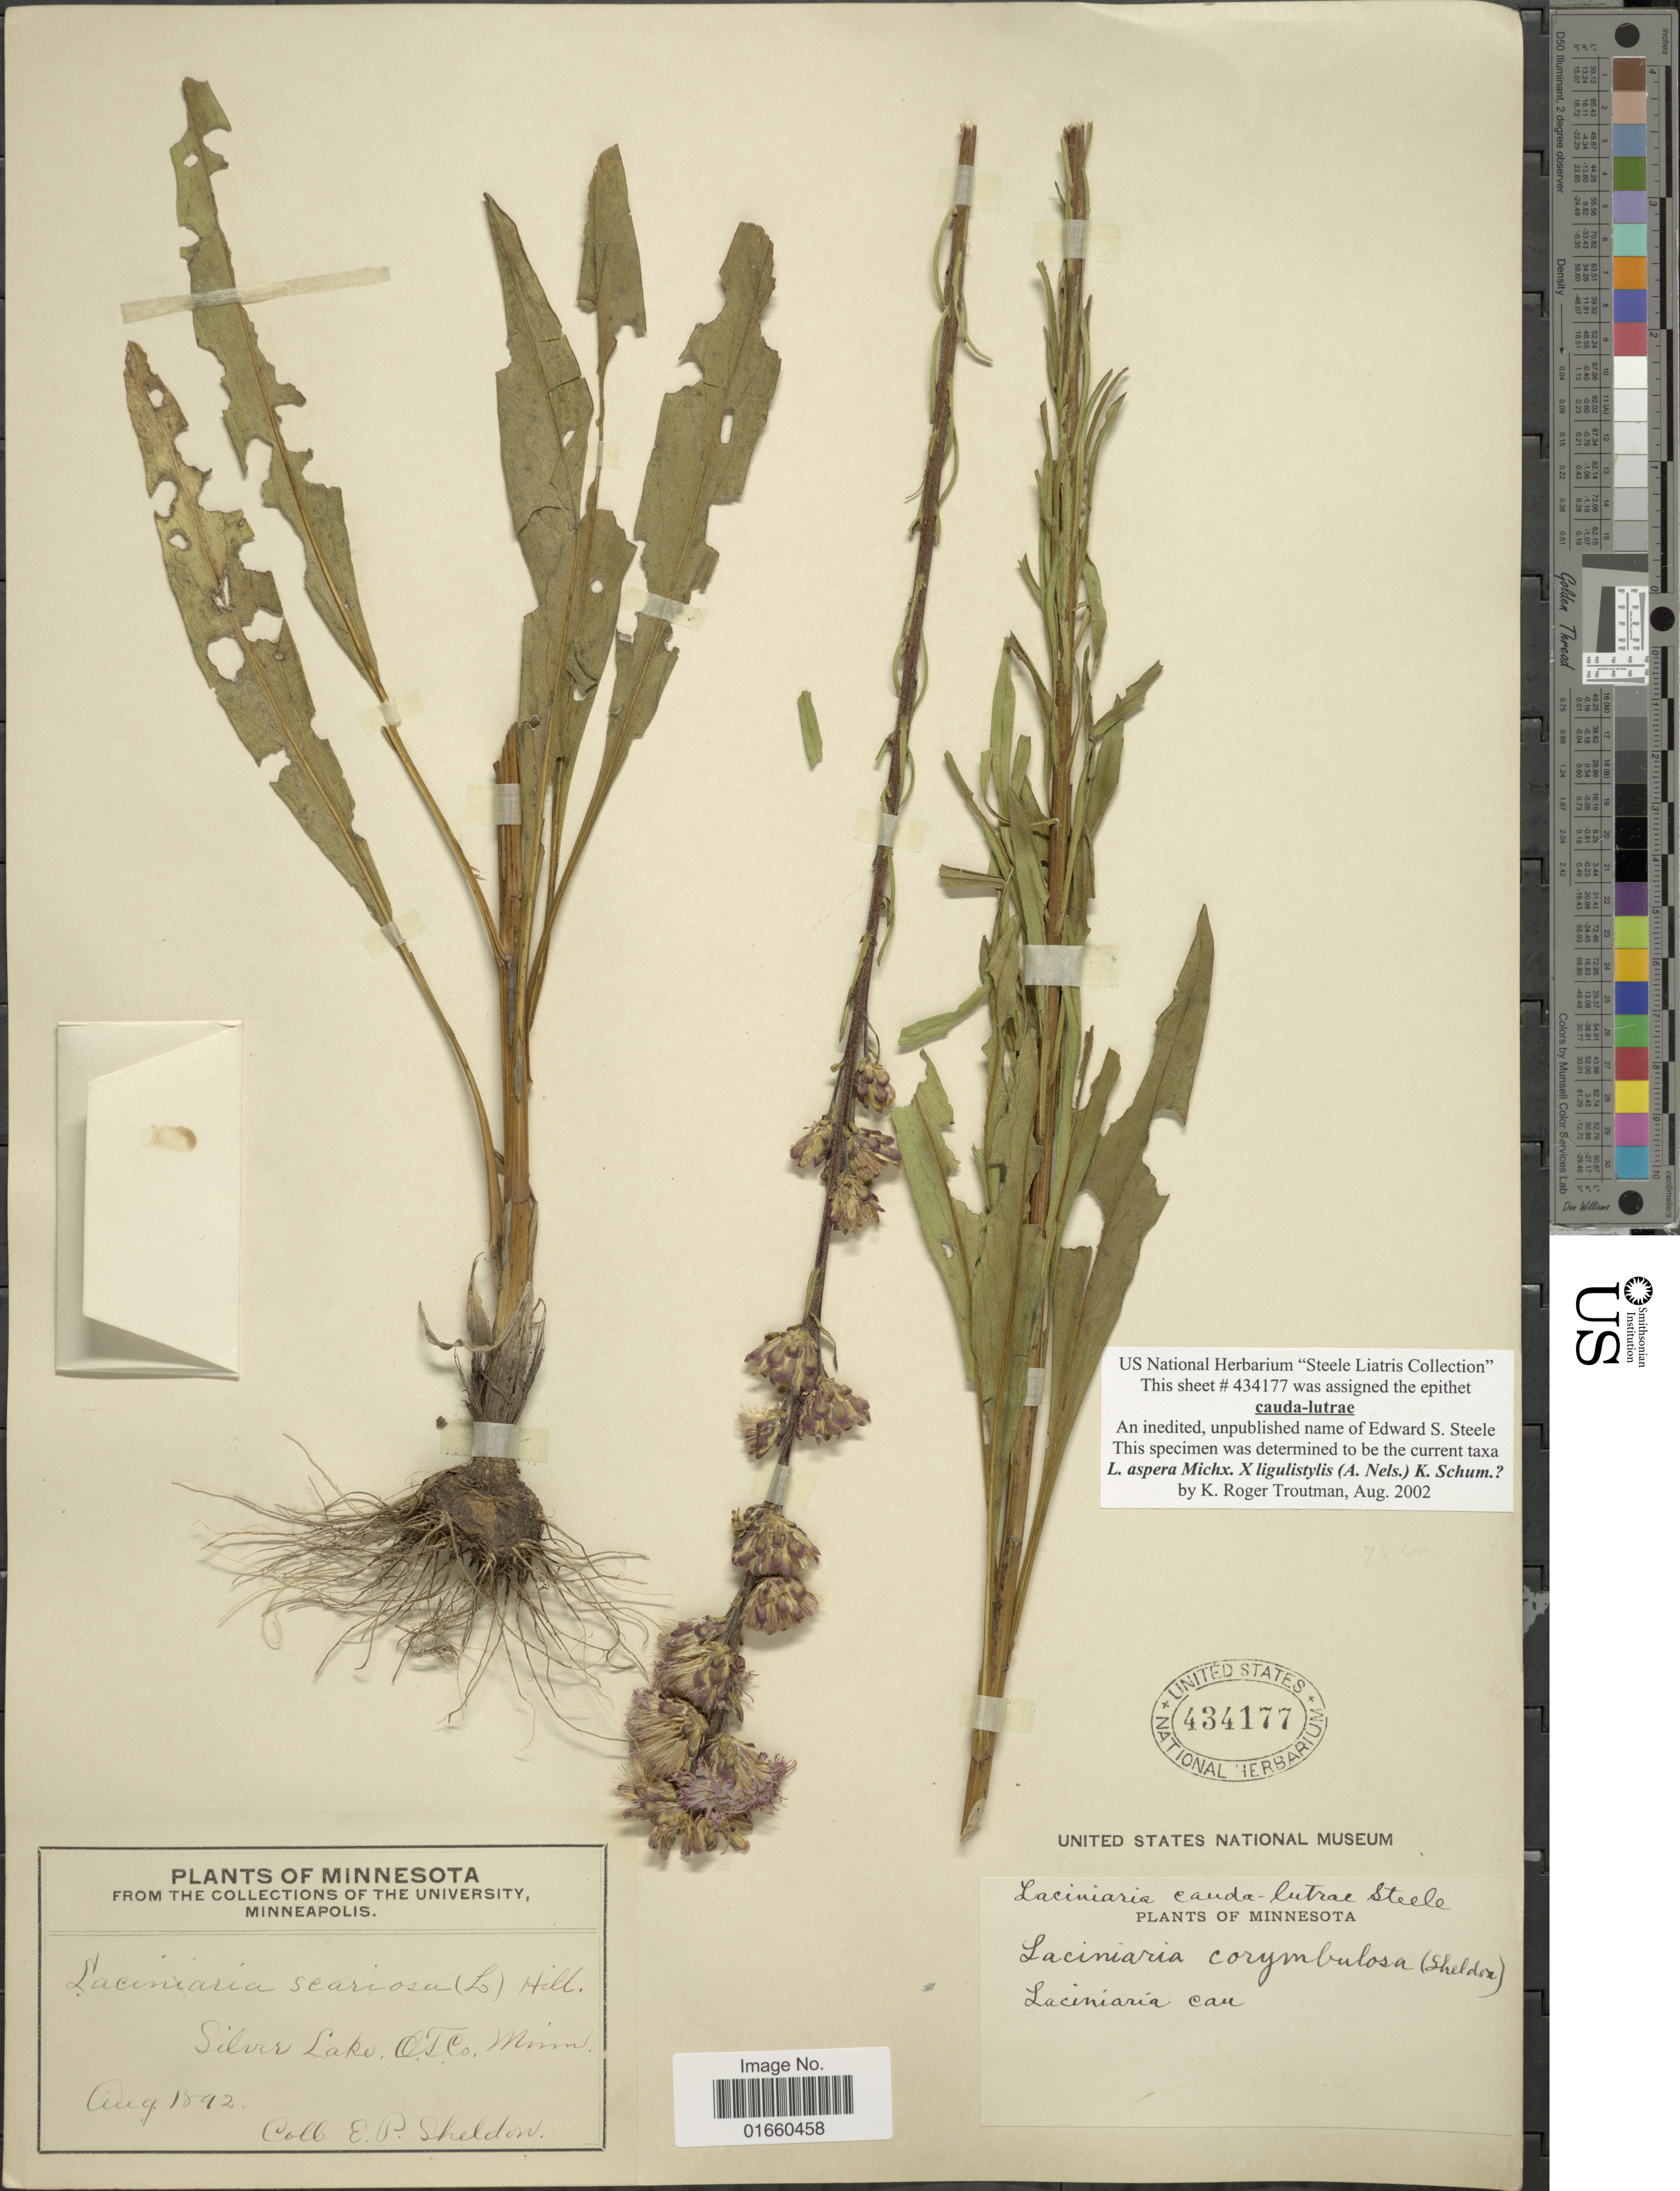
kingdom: Plantae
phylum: Tracheophyta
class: Magnoliopsida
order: Asterales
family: Asteraceae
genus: Liatris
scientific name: Liatris aspera x L. ligulistylus (A. Nelson) K. Schum.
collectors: E. P. Sheldon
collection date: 1892-08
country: United States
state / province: Minnesota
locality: Silver Lake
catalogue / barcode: US 434177